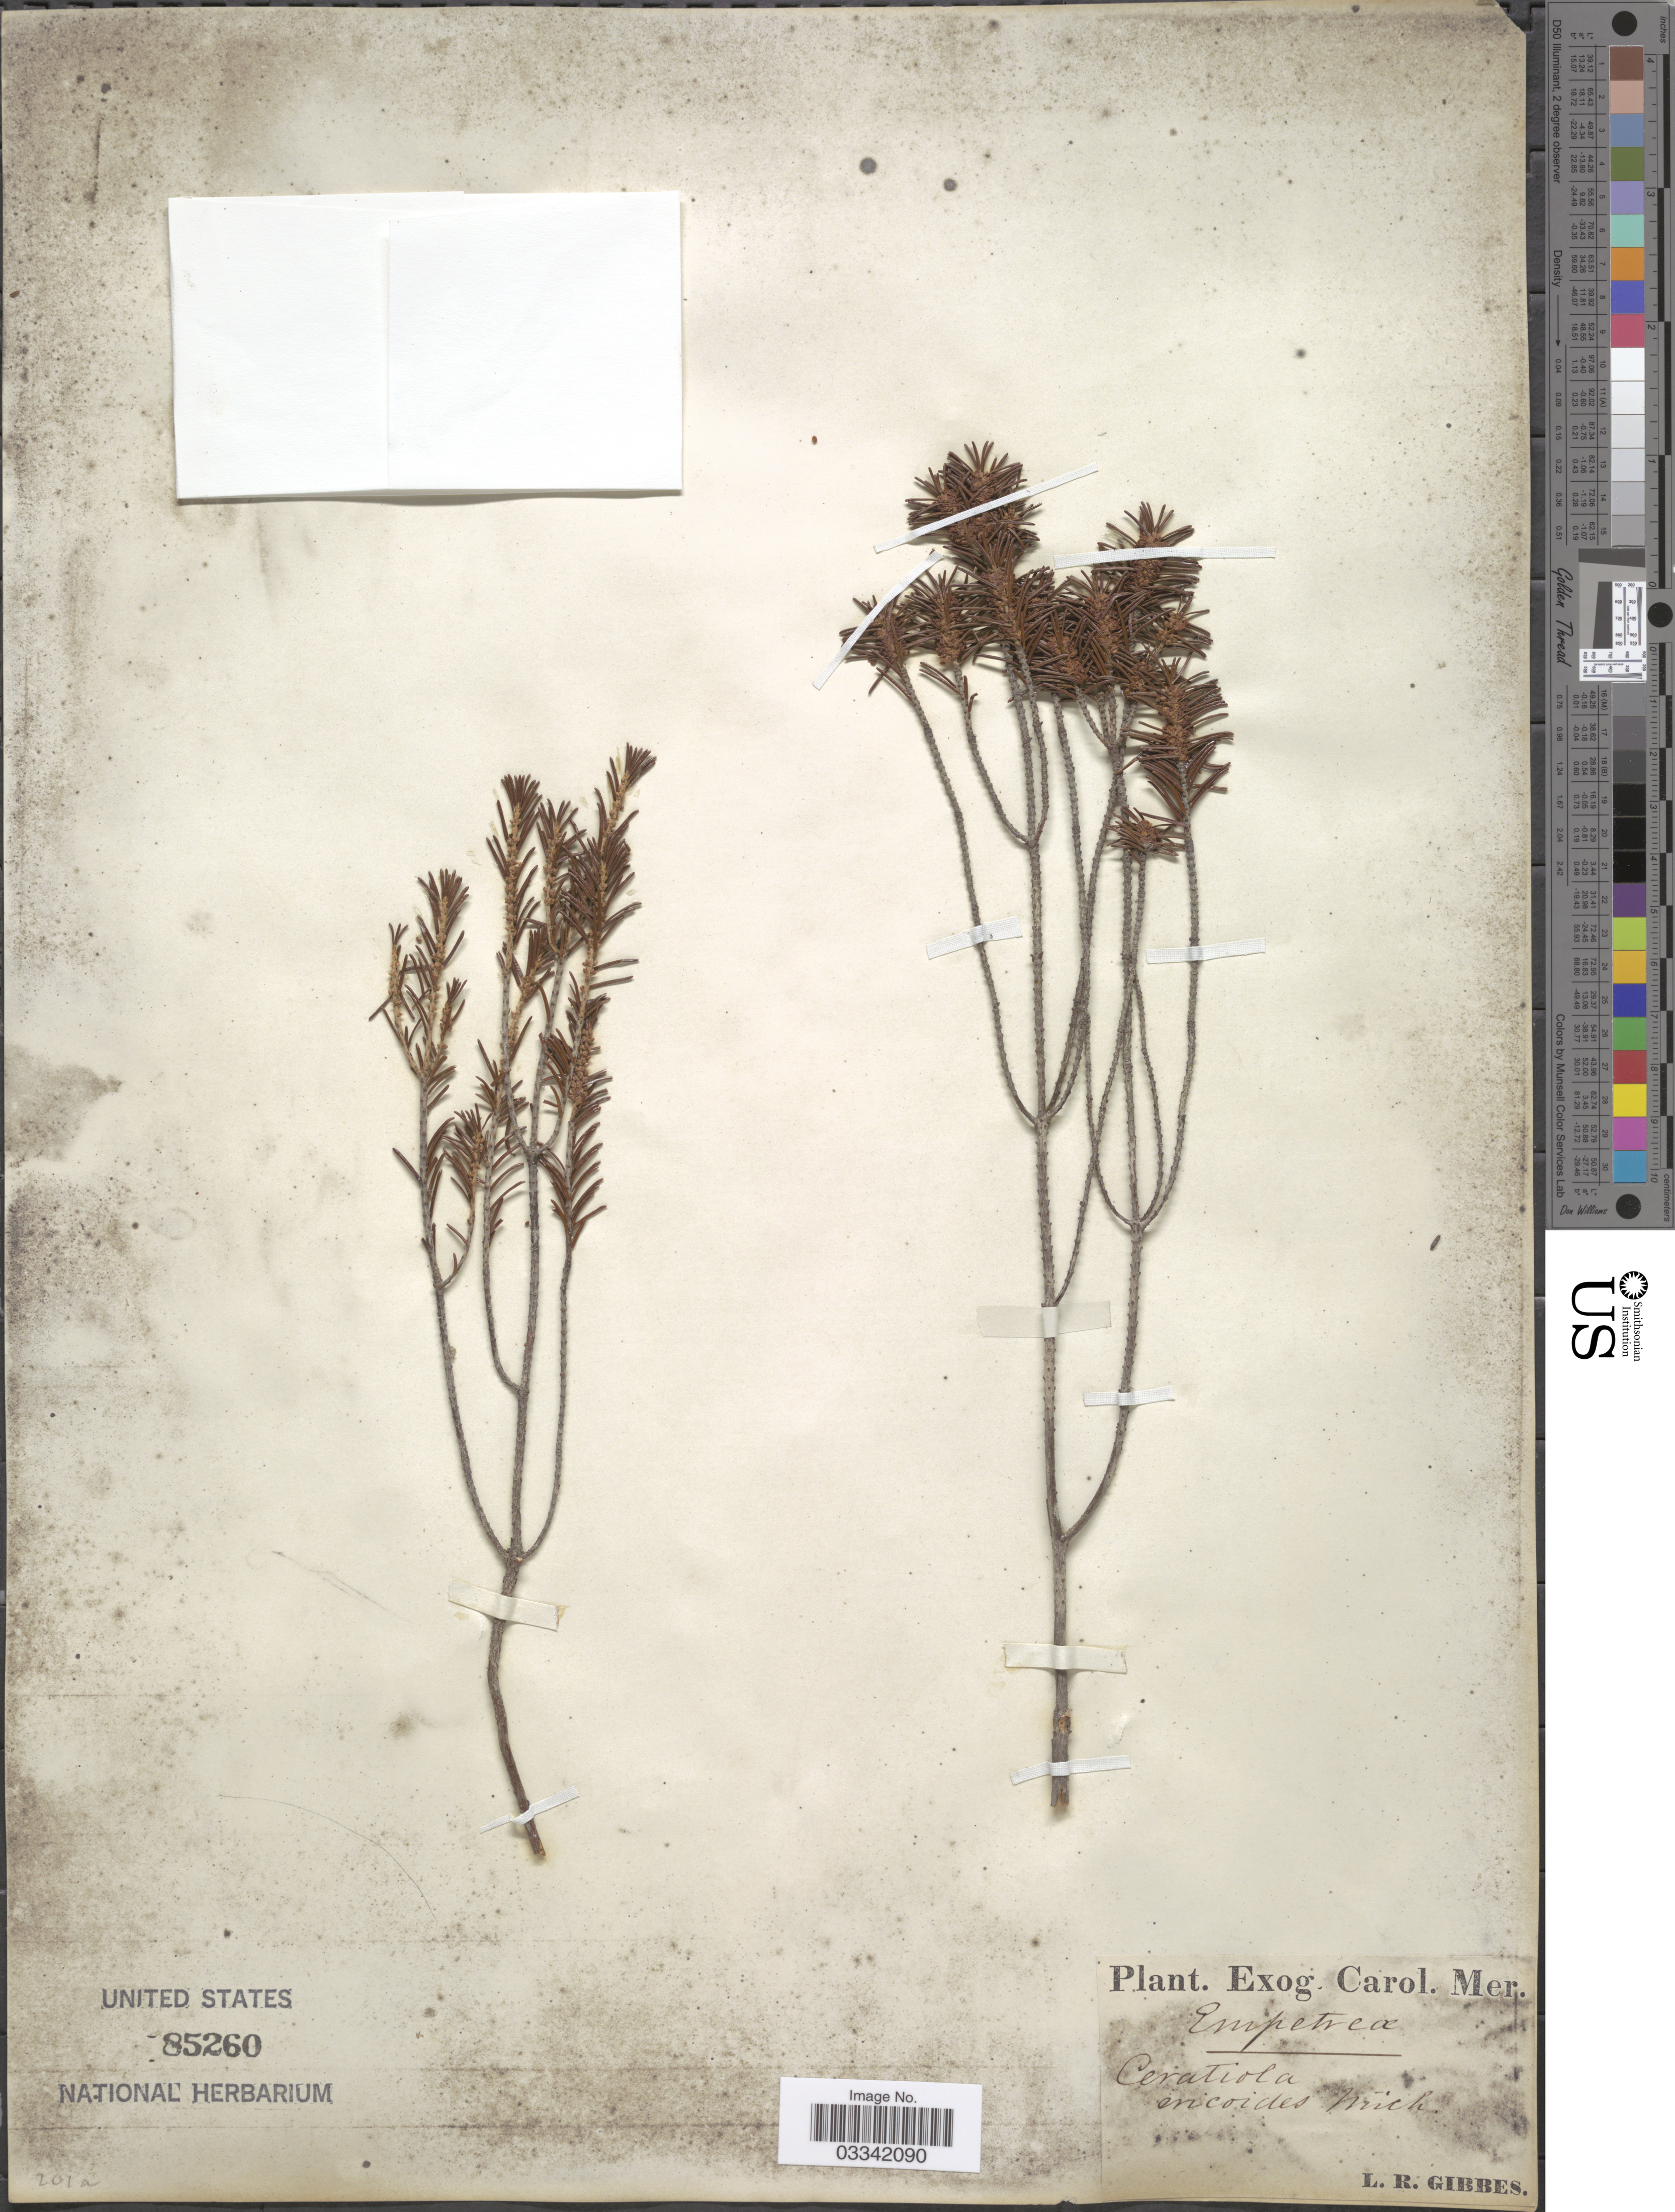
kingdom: Plantae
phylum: Tracheophyta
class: Magnoliopsida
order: Ericales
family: Ericaceae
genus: Ceratiola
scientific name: Ceratiola ericoides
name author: Michx.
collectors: L. Gibbes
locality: Exog. Carol. Mer.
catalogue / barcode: US 85260